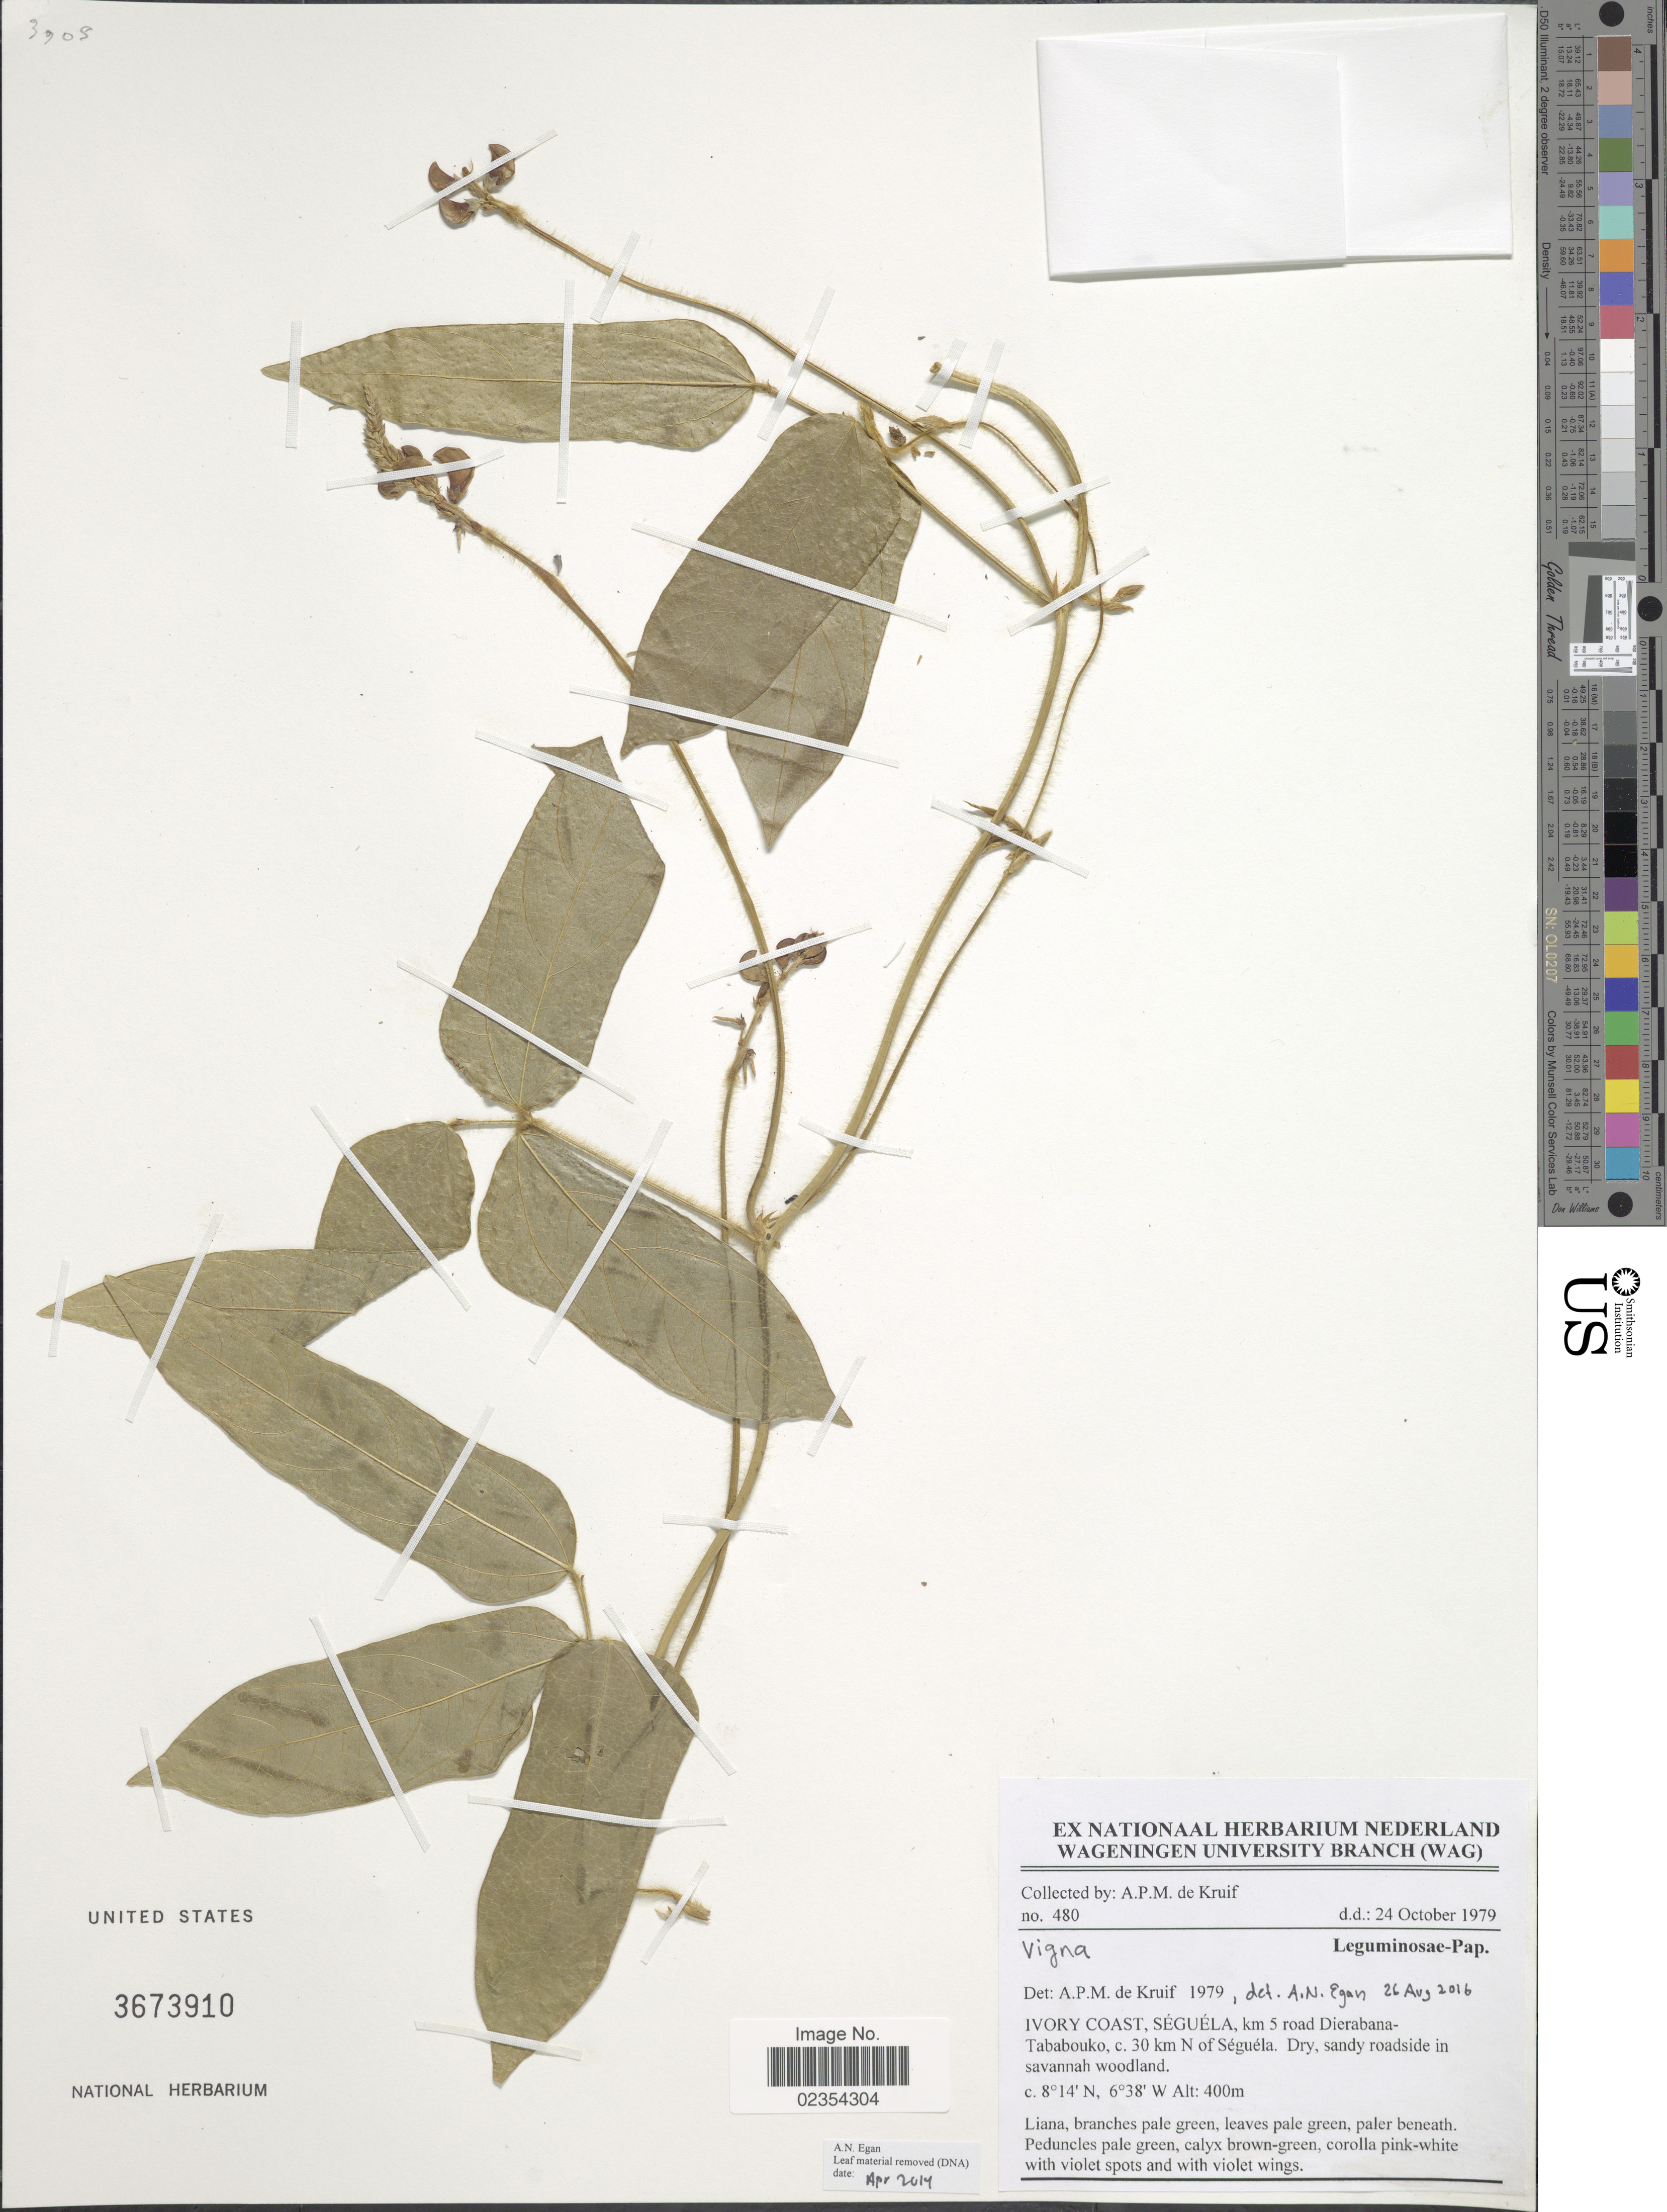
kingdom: Plantae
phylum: Tracheophyta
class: Magnoliopsida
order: Fabales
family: Fabaceae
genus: Vigna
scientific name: Vigna sp.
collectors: A. P. de Kruif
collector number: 480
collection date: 1979-10-24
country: Ivory Coast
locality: Seguela, 5 km road Dierabana-Tababouko, c. 30 km N of Seguela, dry, sandy roadside.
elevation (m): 400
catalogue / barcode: US 3673910